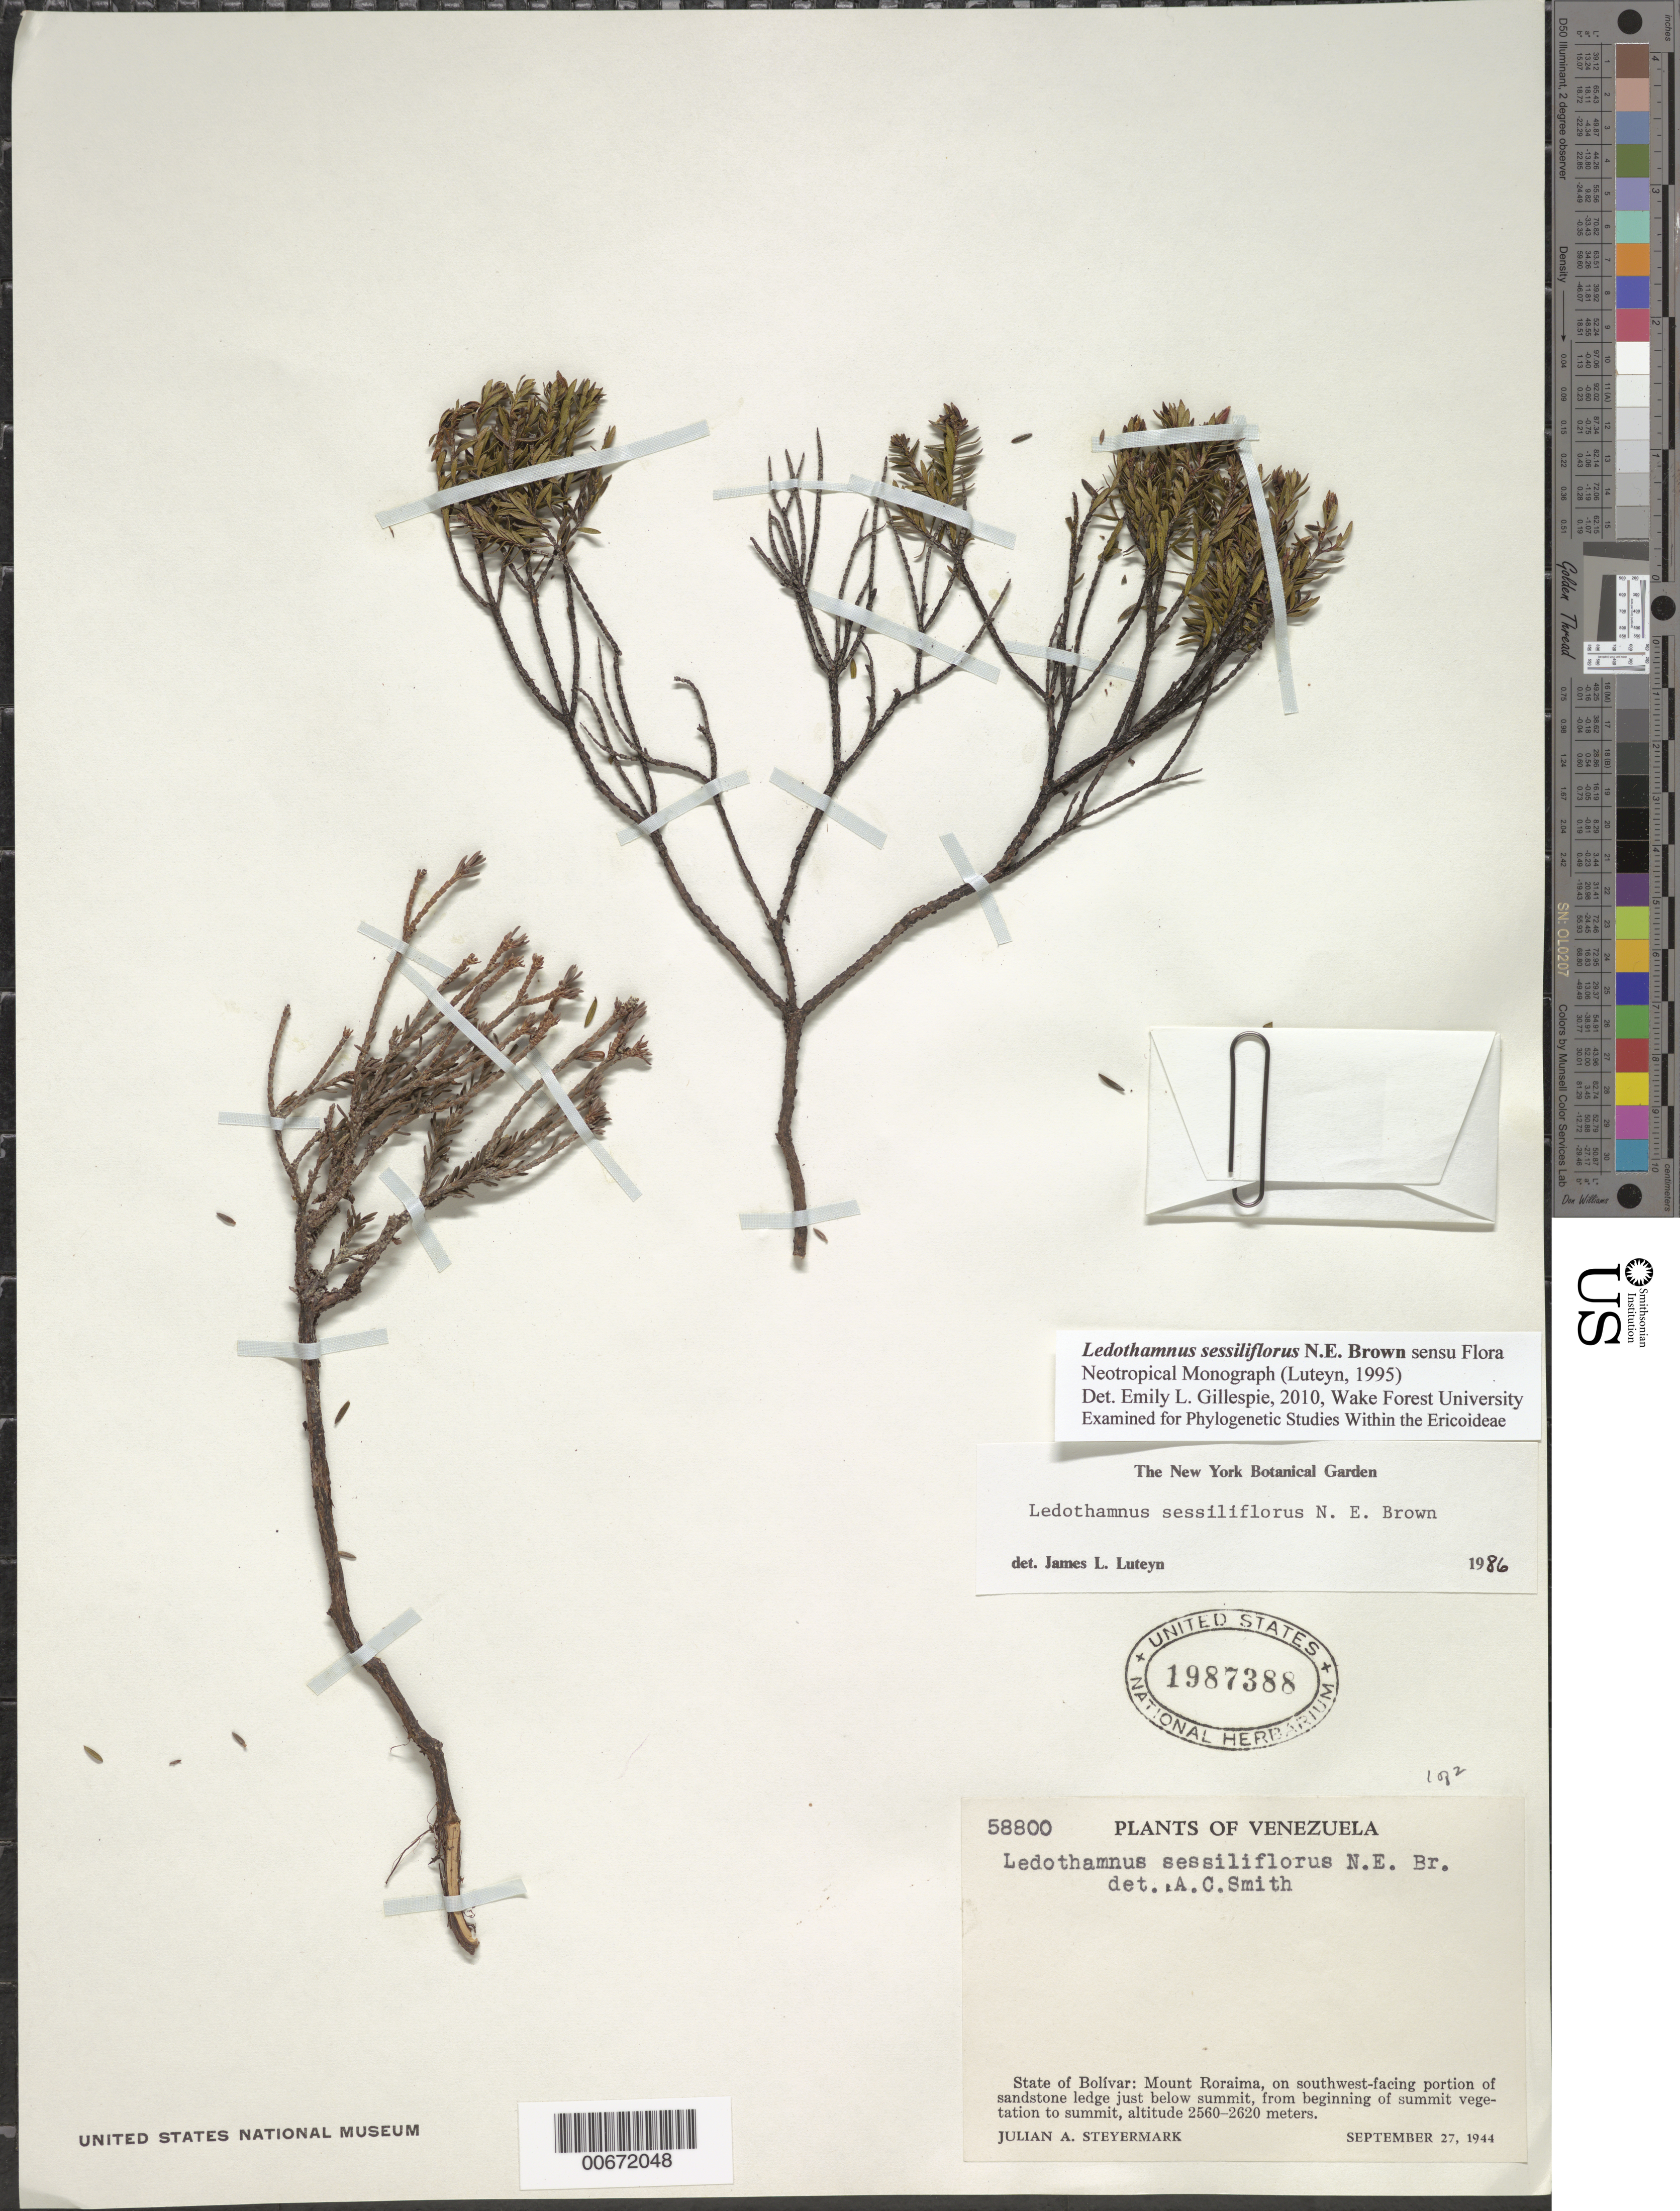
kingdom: Plantae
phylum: Tracheophyta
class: Magnoliopsida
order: Ericales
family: Ericaceae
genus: Ledothamnus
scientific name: Ledothamnus sessiliflorus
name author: N.E. Br.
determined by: Luteyn, J. L.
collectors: J. Steyermark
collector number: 58800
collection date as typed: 27-Sep-44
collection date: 1944-09-27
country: Venezuela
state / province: Bolívar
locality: Mt. Roraima, just below summit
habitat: SW facing sandstone ledge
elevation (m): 2560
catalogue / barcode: US 1987388